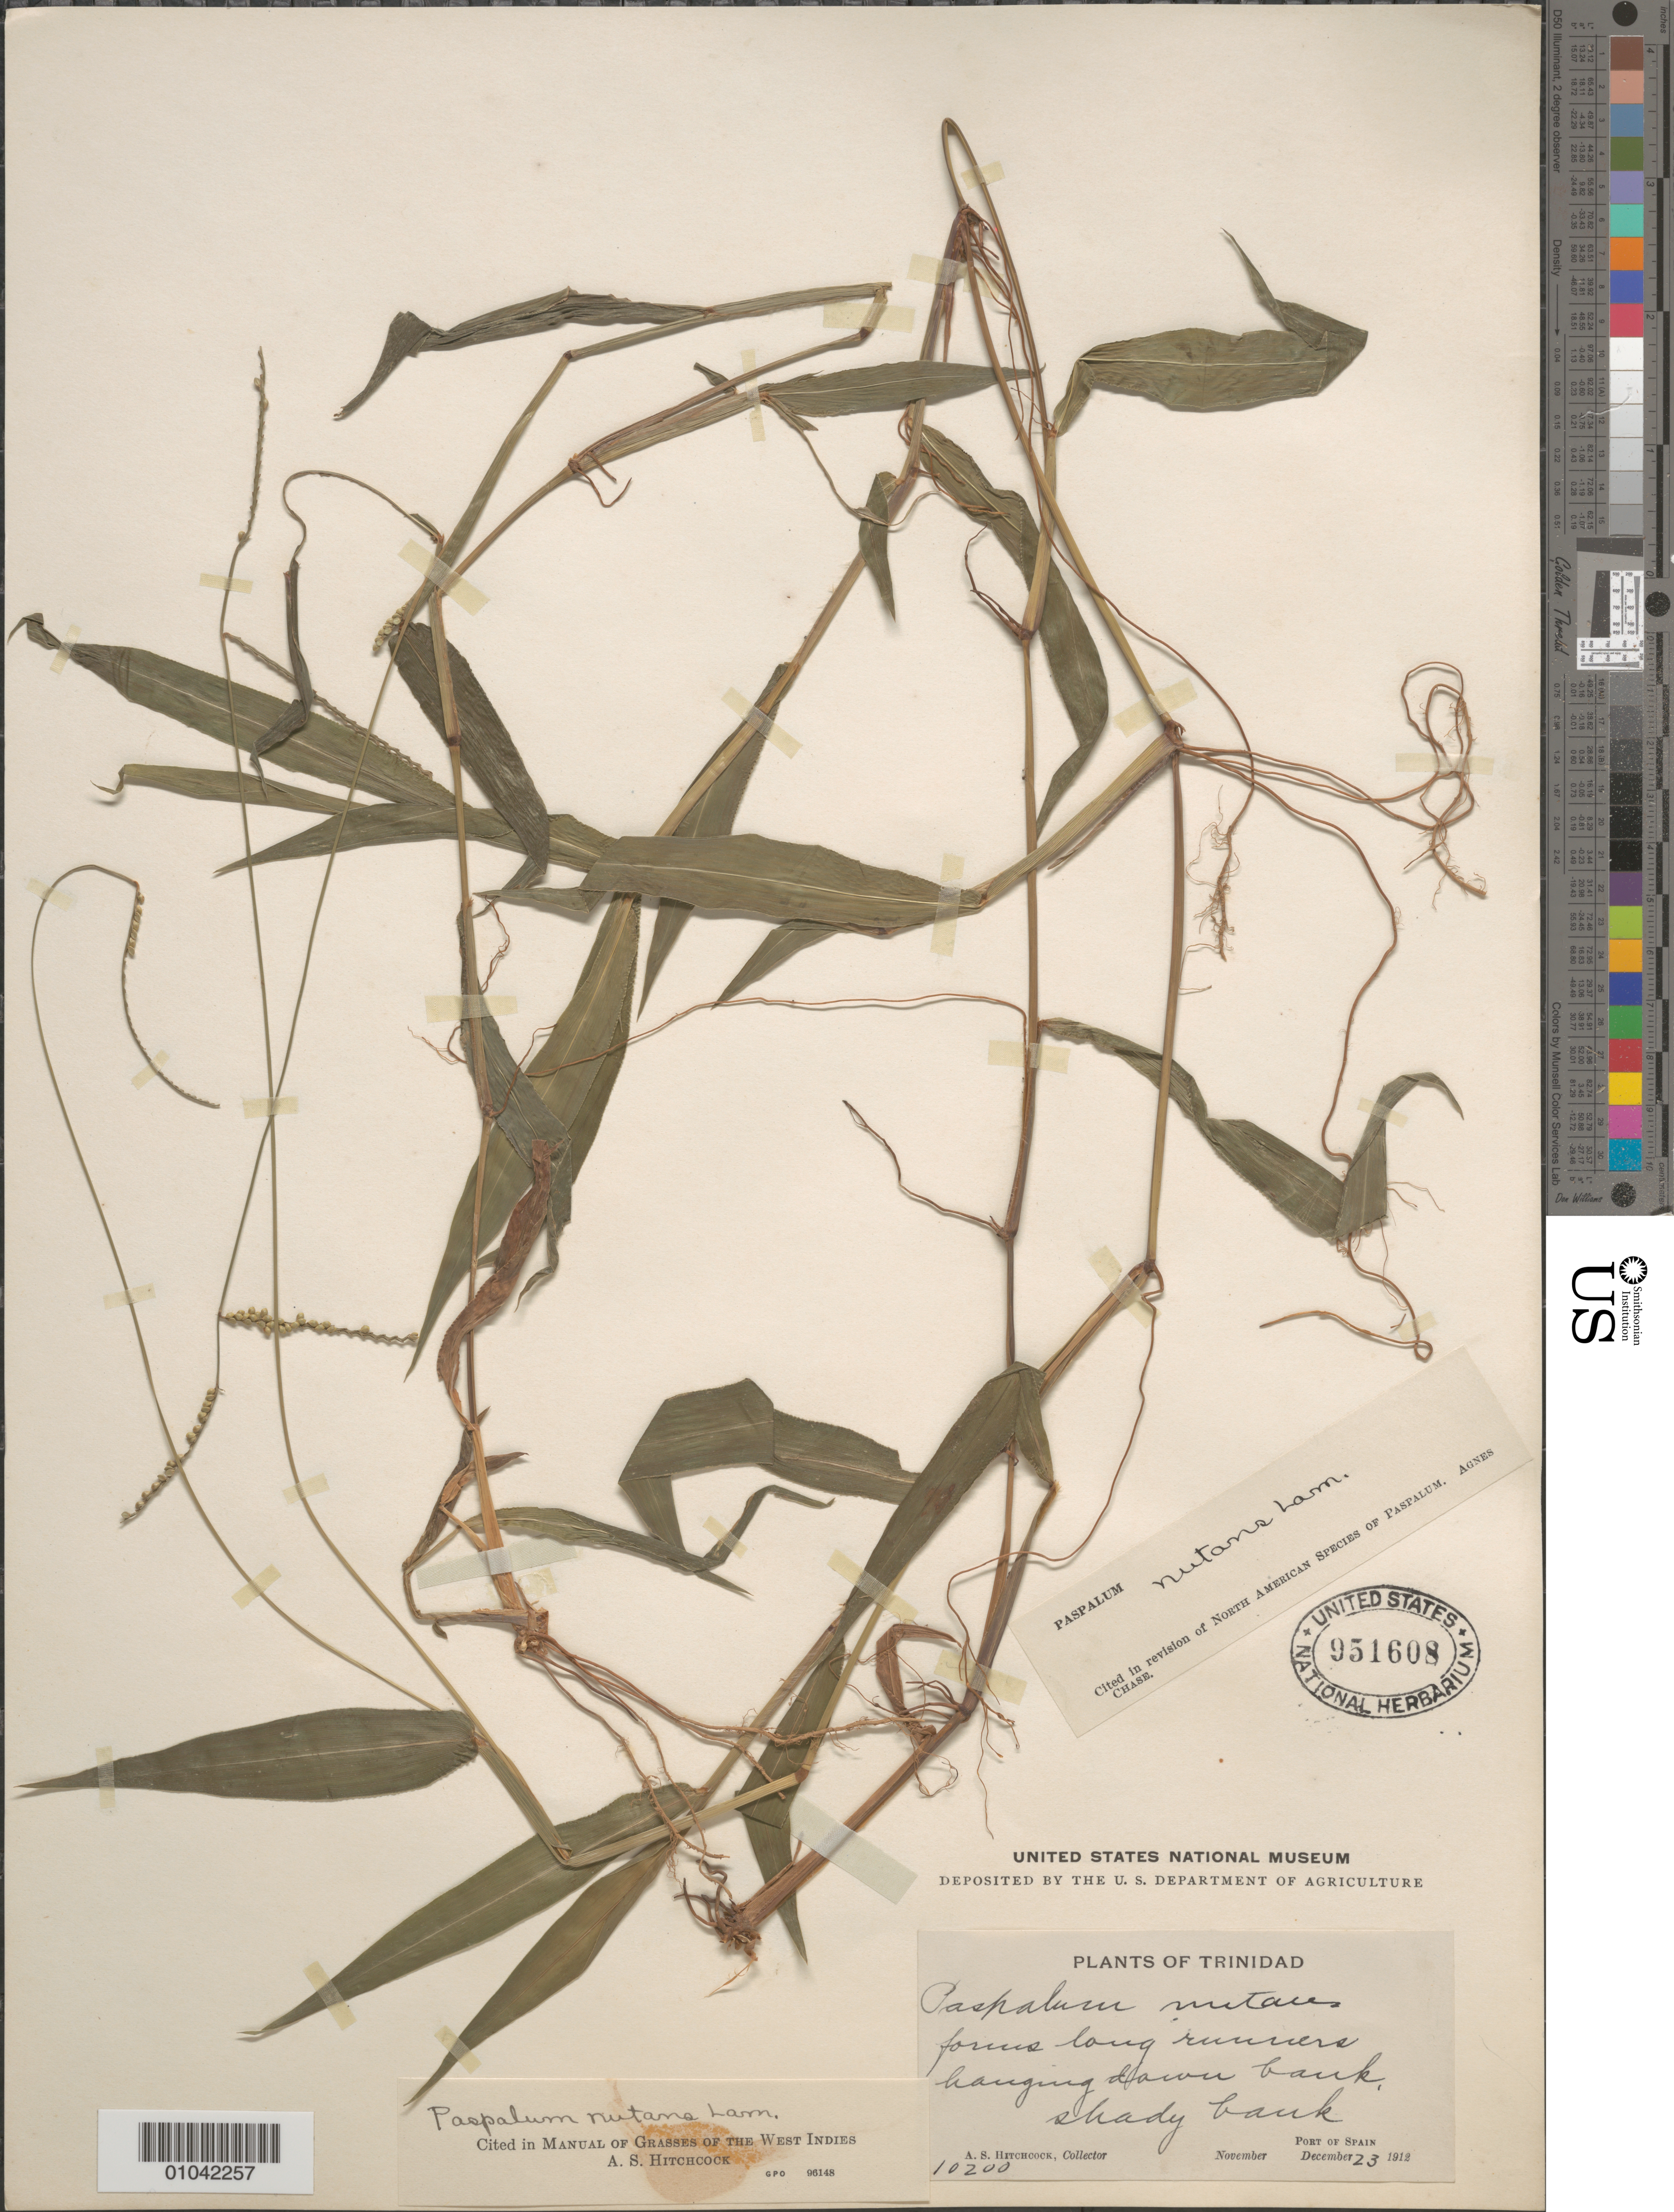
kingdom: Plantae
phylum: Tracheophyta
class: Liliopsida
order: Poales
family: Poaceae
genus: Paspalum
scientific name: Paspalum nutans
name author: Lam.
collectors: A. S. Hitchcock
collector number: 10200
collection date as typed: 23 Dec 1912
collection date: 1912-12-23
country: Trinidad and Tobago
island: Trinidad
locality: Port of Spain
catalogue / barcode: US 951608